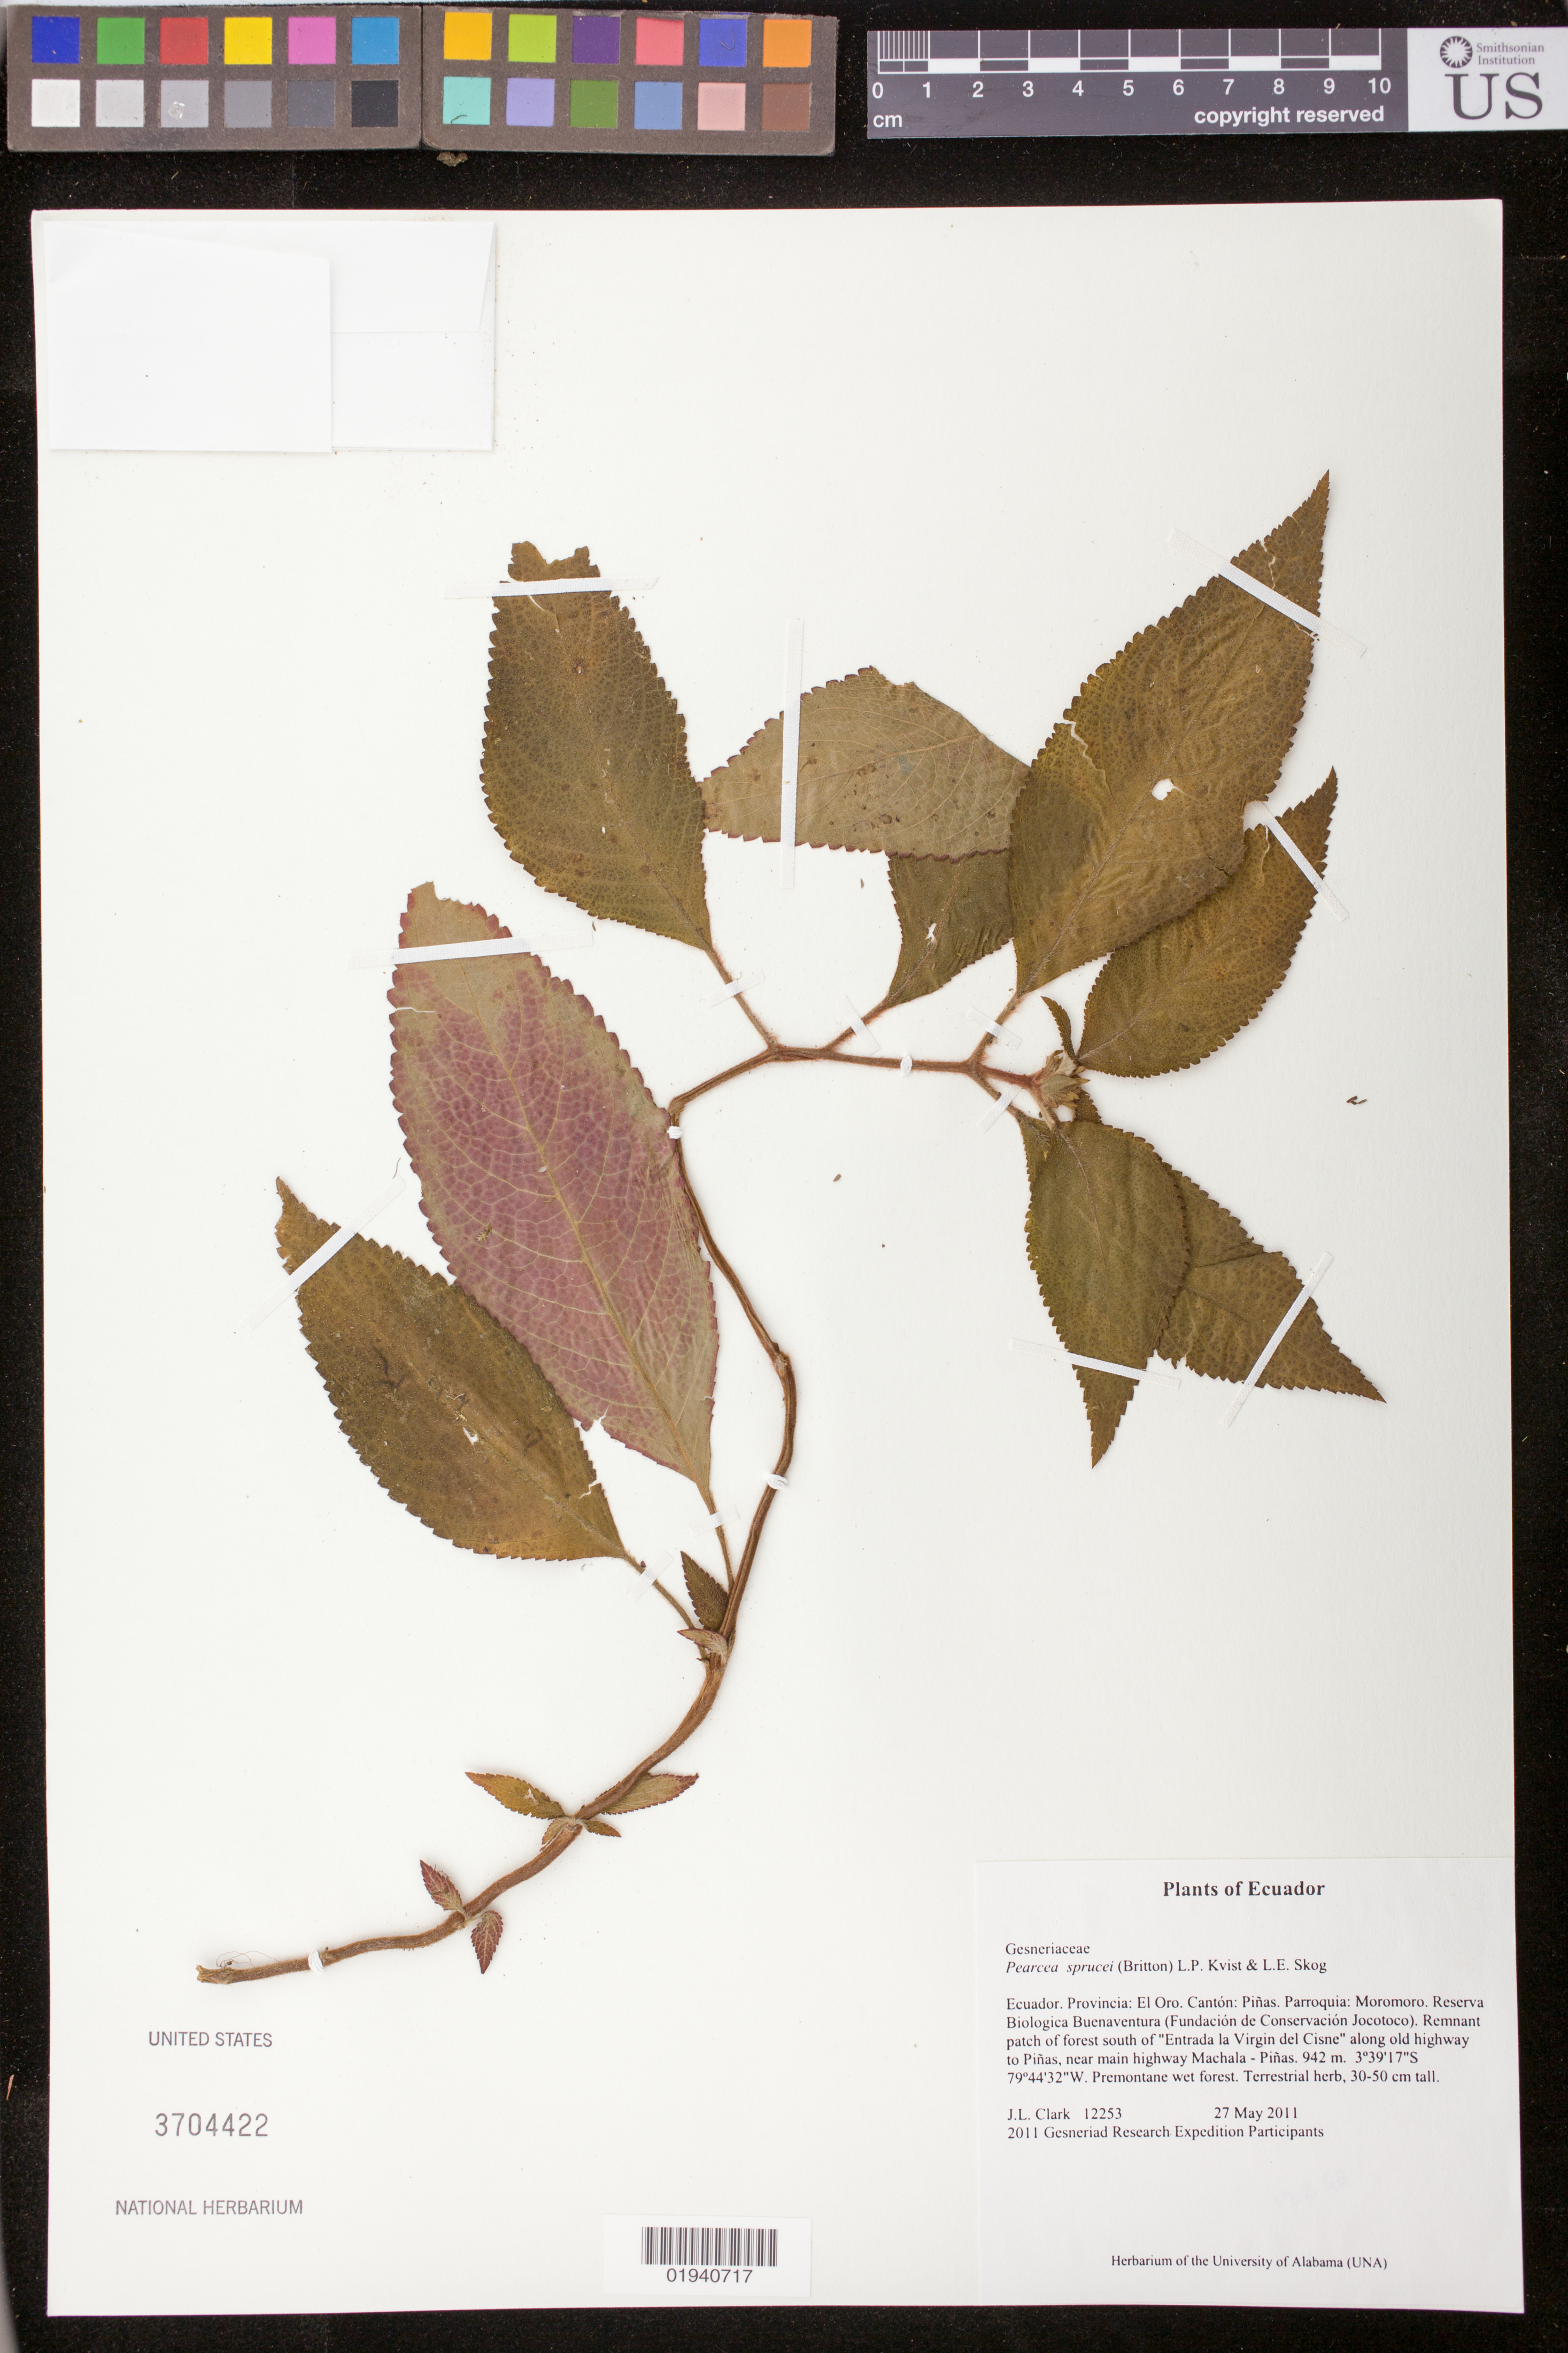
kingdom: Plantae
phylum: Tracheophyta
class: Magnoliopsida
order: Lamiales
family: Gesneriaceae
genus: Pearcea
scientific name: Pearcea sprucei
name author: (Britton) L.P. Kvist & L.E. Skog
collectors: J. L. Clark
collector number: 12253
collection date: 2011-05-27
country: Ecuador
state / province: El Oro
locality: Cantón: Piñas. Parroquia: Moromoro. reserva Biologica Buenaventura (Fundación de Conservación Jocotoco). Remnant patch forest south of "Entrada la Virgin del Cisne"along old highway to Piñas, near main highway Machala-Piñas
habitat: Premontane wet forest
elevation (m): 942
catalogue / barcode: US 3704422